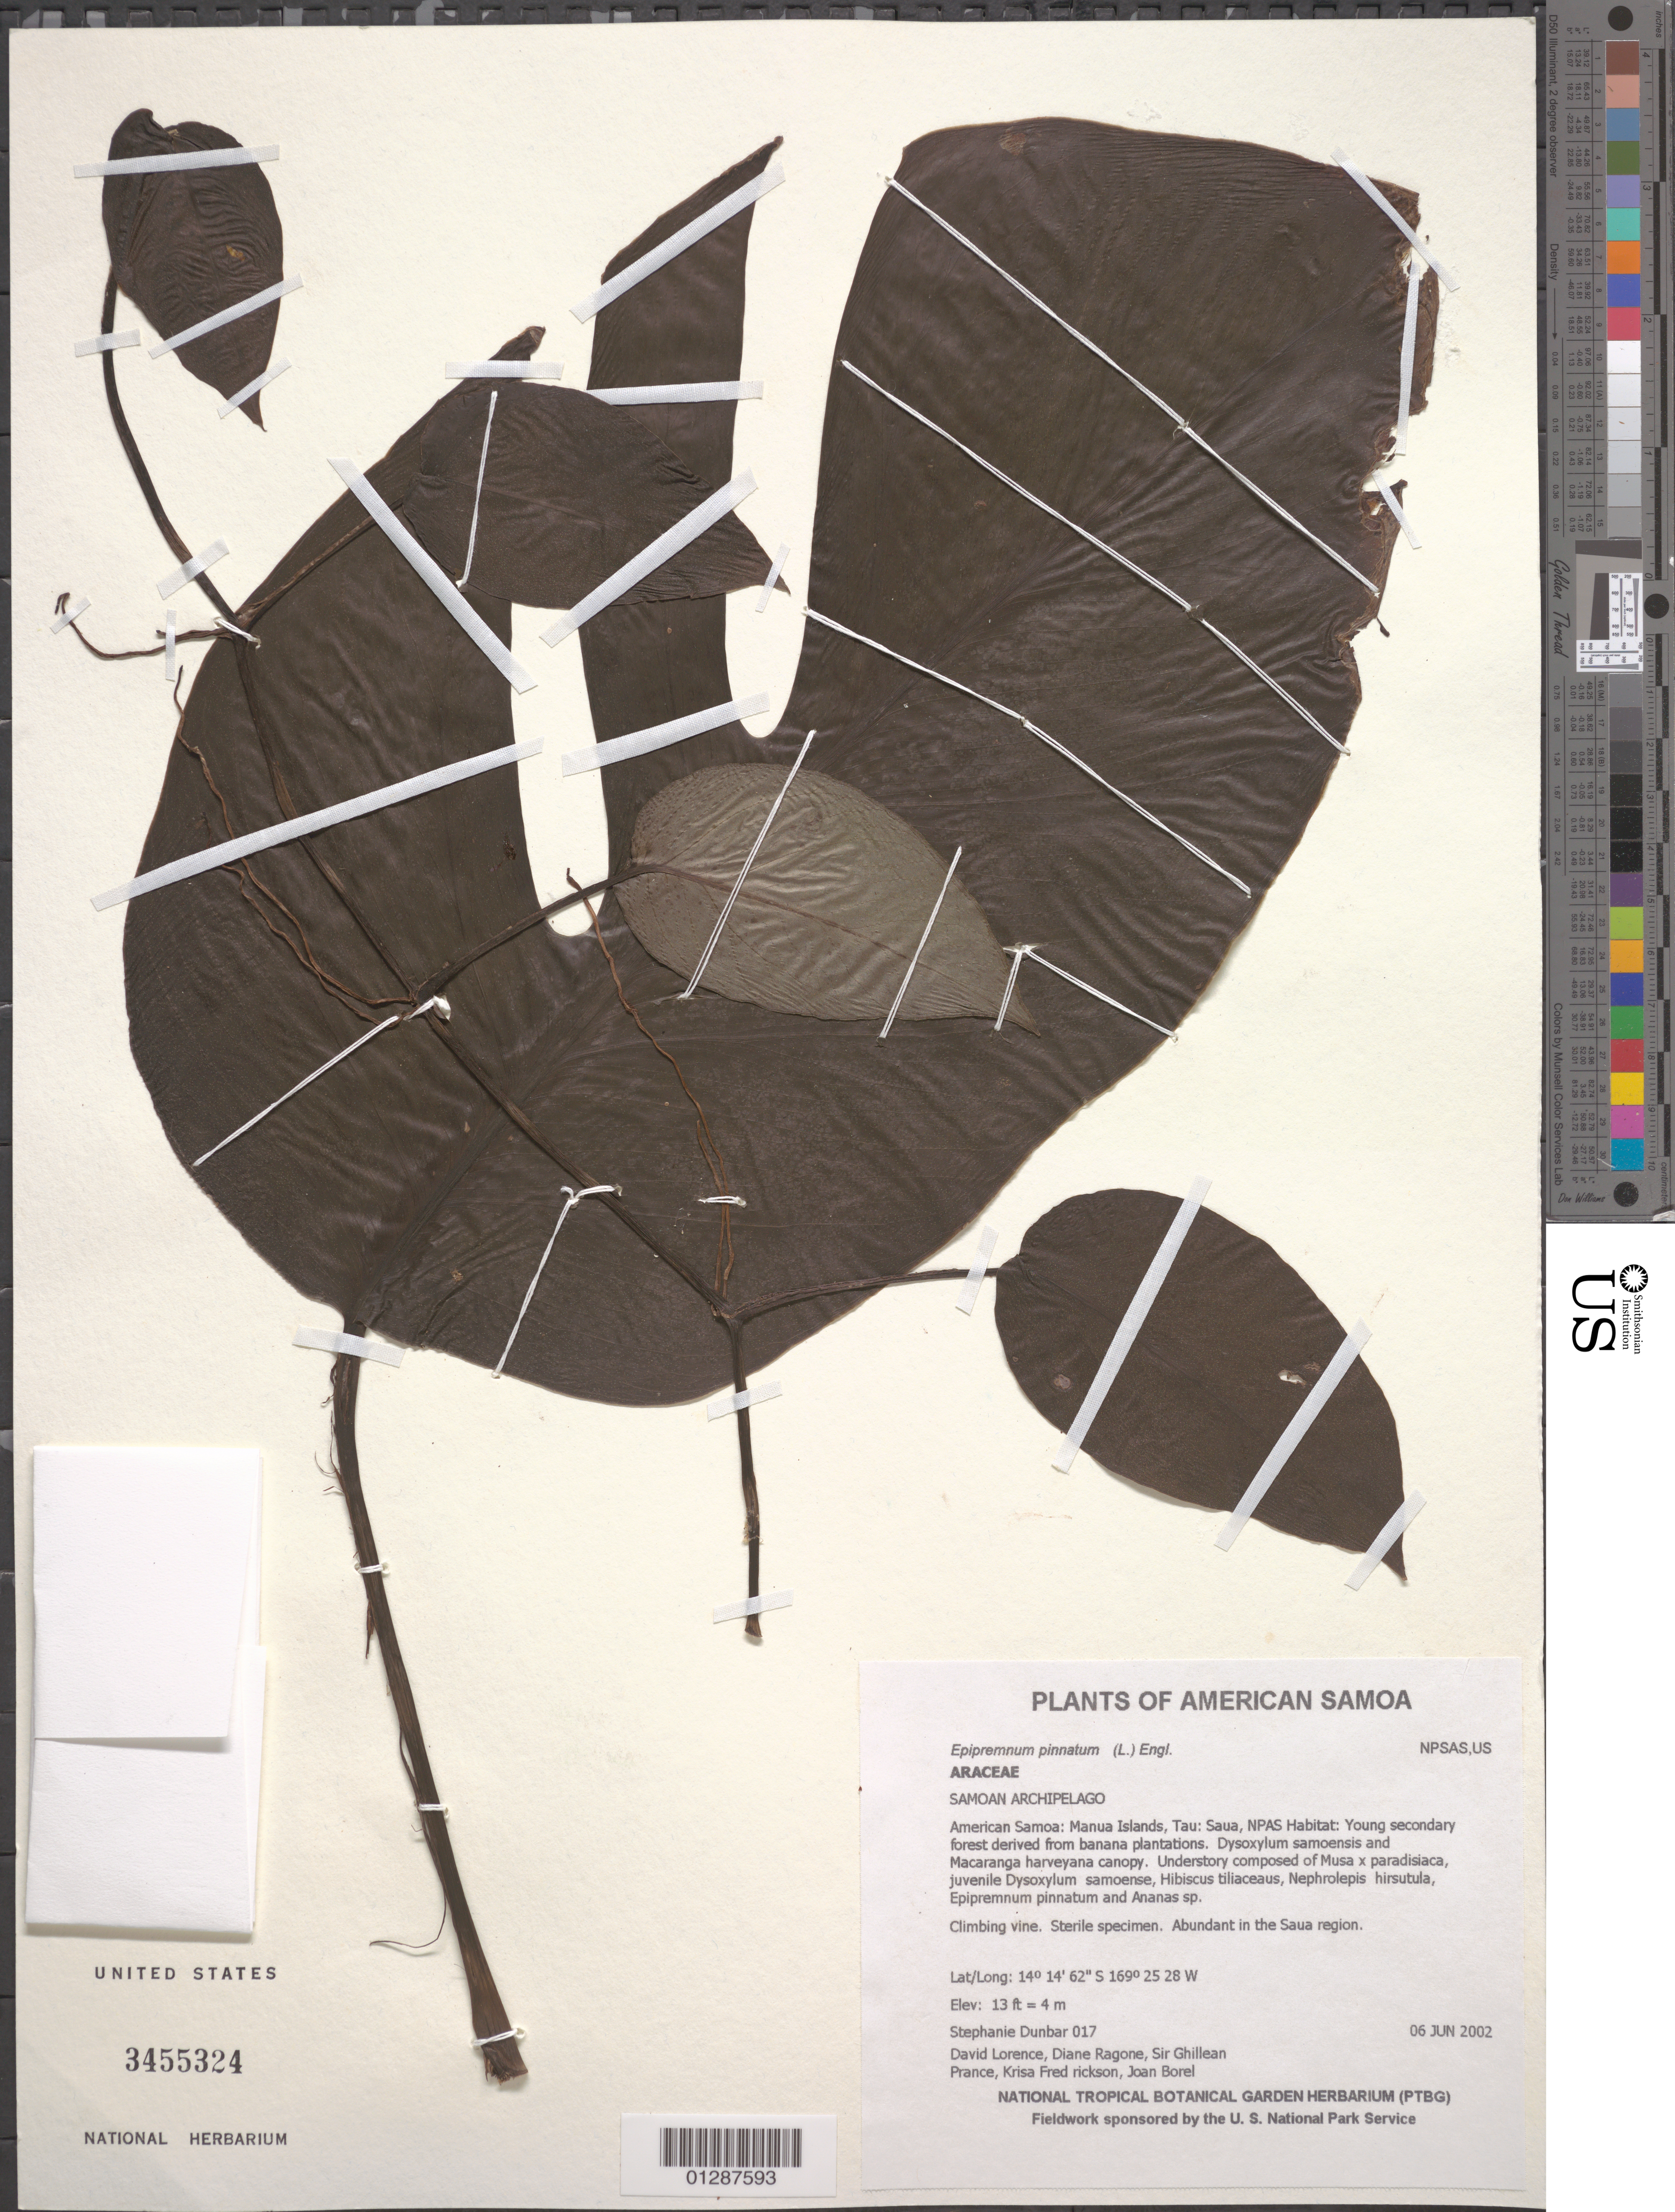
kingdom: Plantae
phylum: Tracheophyta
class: Liliopsida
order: Alismatales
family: Araceae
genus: Epipremnum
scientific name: Epipremnum pinnatum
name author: (L.) Engl.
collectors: S. Dunbar, D. Lorence, D. Ragone, G. T. Prance & et al.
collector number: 017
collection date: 2002-06-06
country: American Samoa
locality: Samoan Archipelago. Manua Islands, Tau: Saua, NPAS Habitat.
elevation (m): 4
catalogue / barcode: US 3455324